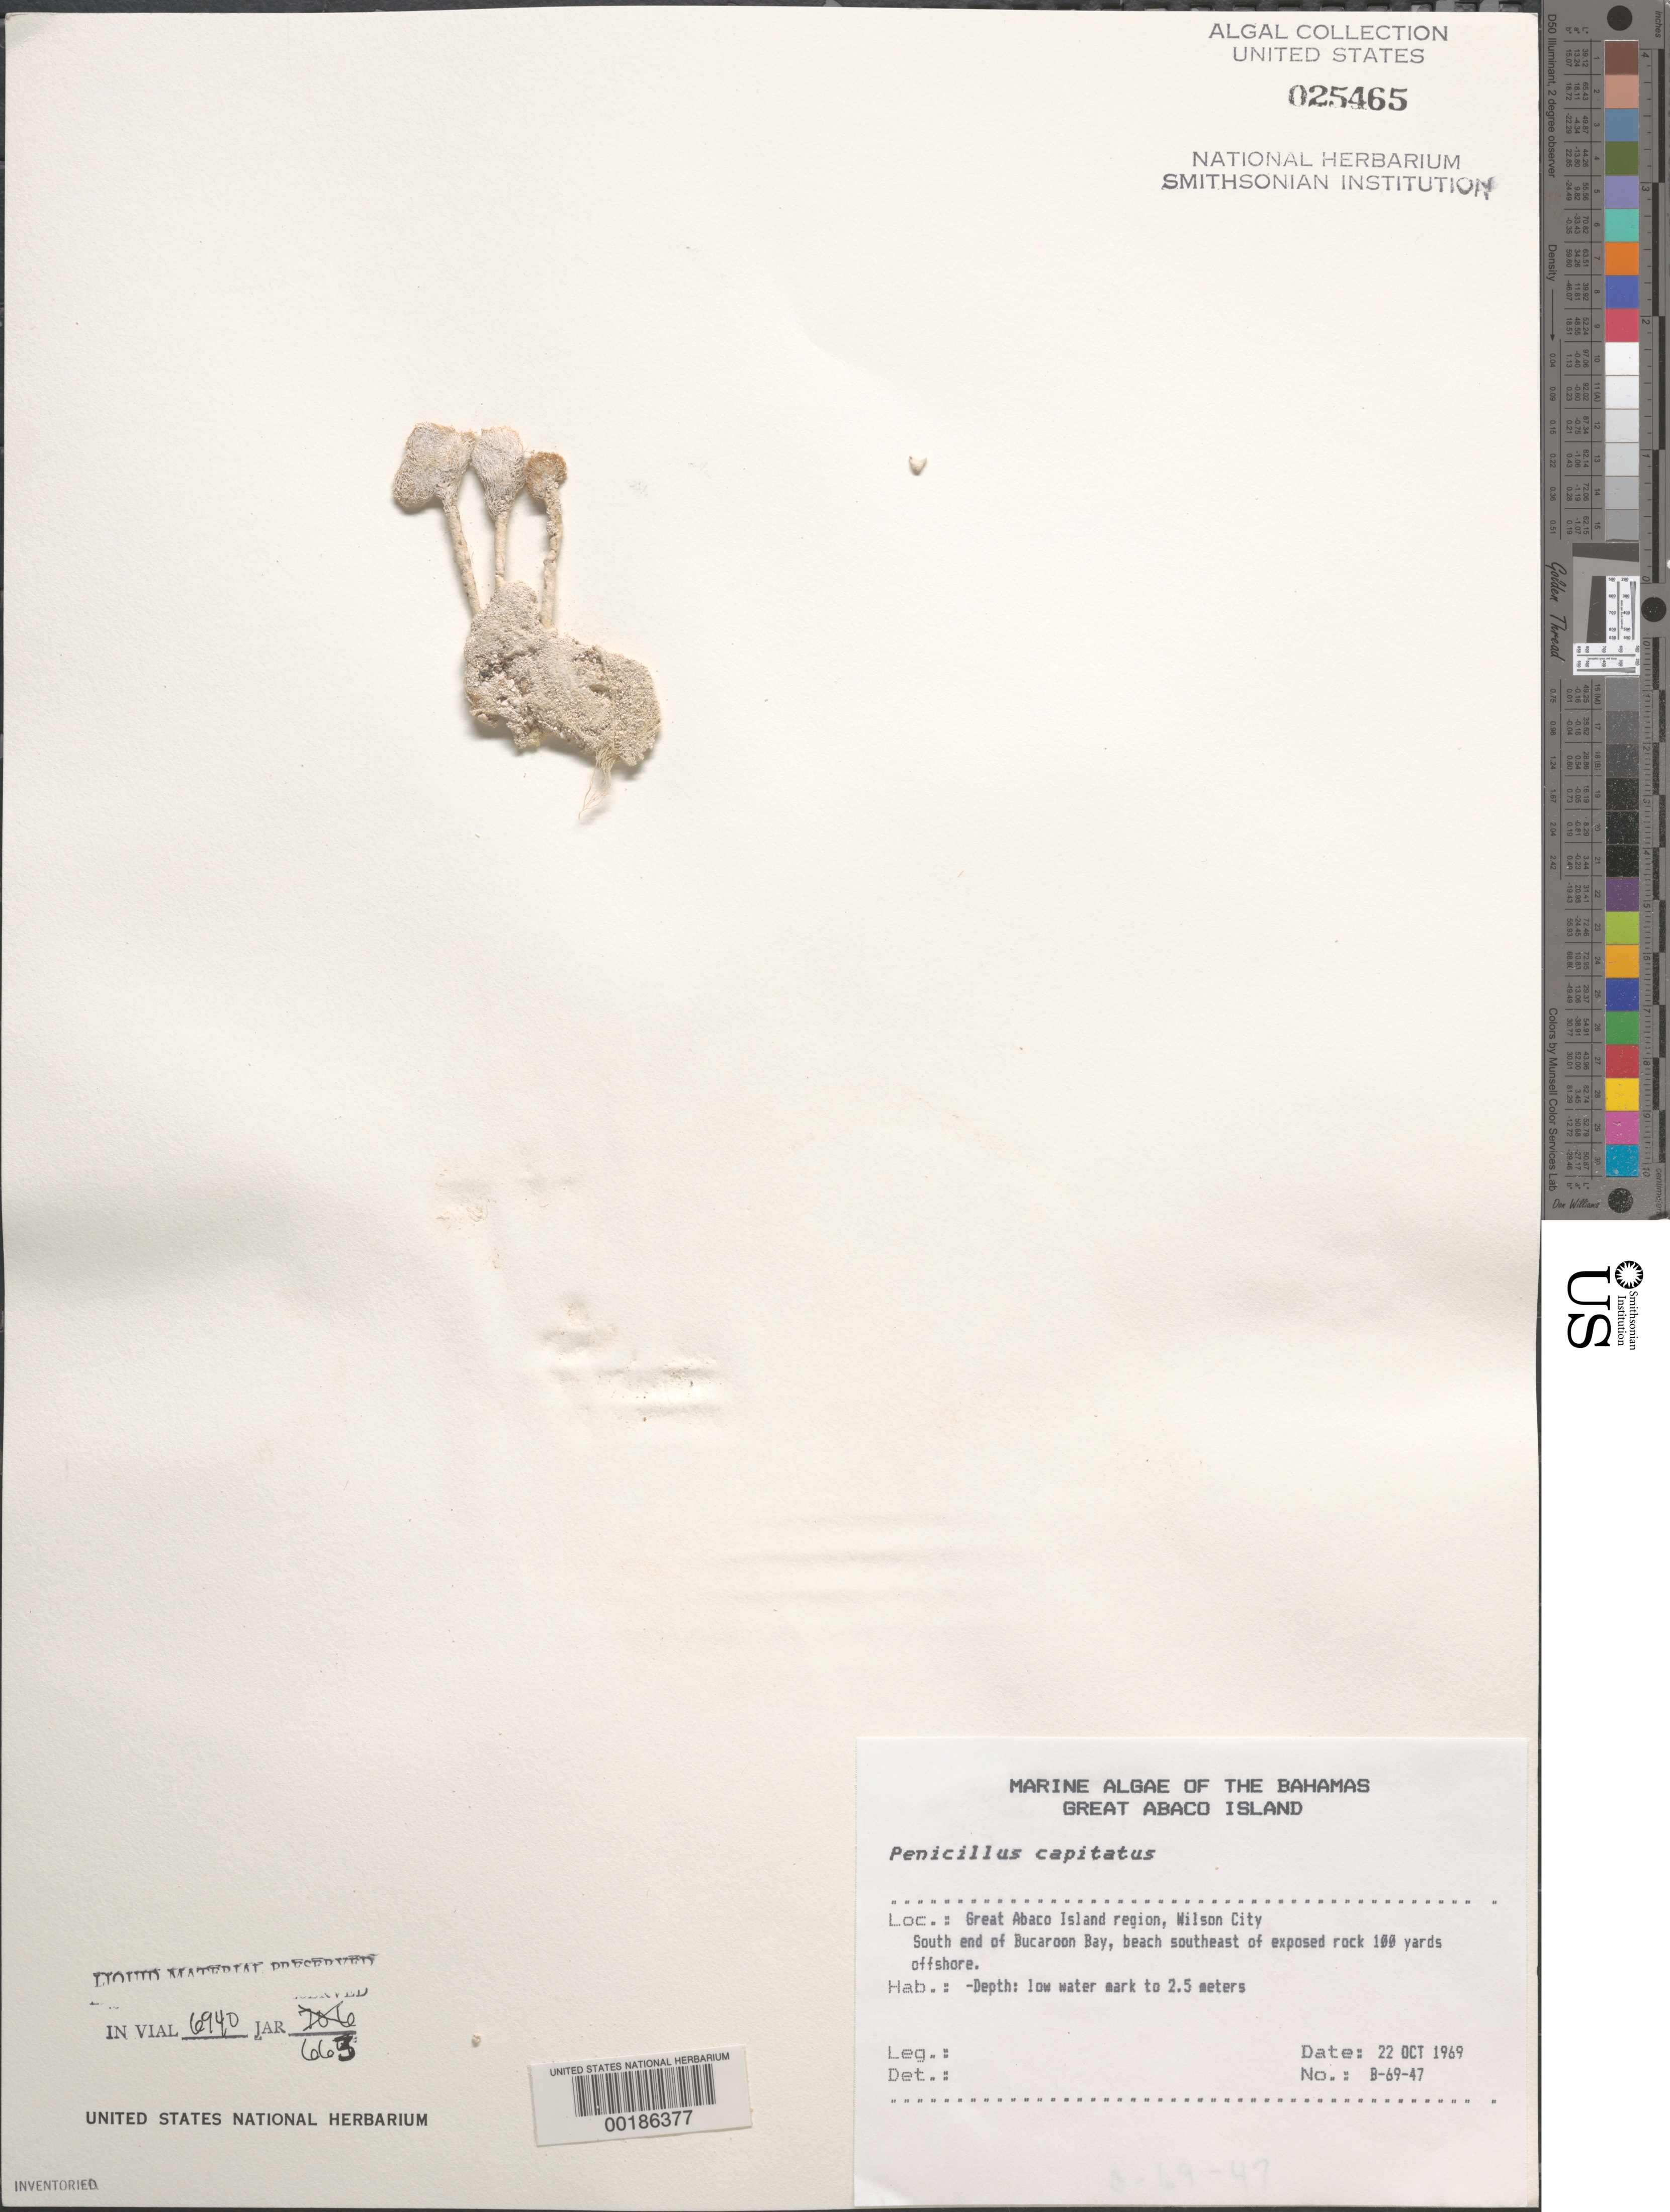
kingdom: Plantae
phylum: Chlorophyta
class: Ulvophyceae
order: Bryopsidales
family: Udoteaceae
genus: Penicillus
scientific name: Penicillus capitatus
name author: Lam.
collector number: B-69-47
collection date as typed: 22 Oct 1969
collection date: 1969-10-22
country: Bahamas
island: Great Abaco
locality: Wilson City, Buckaroon Bay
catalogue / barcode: US 25465